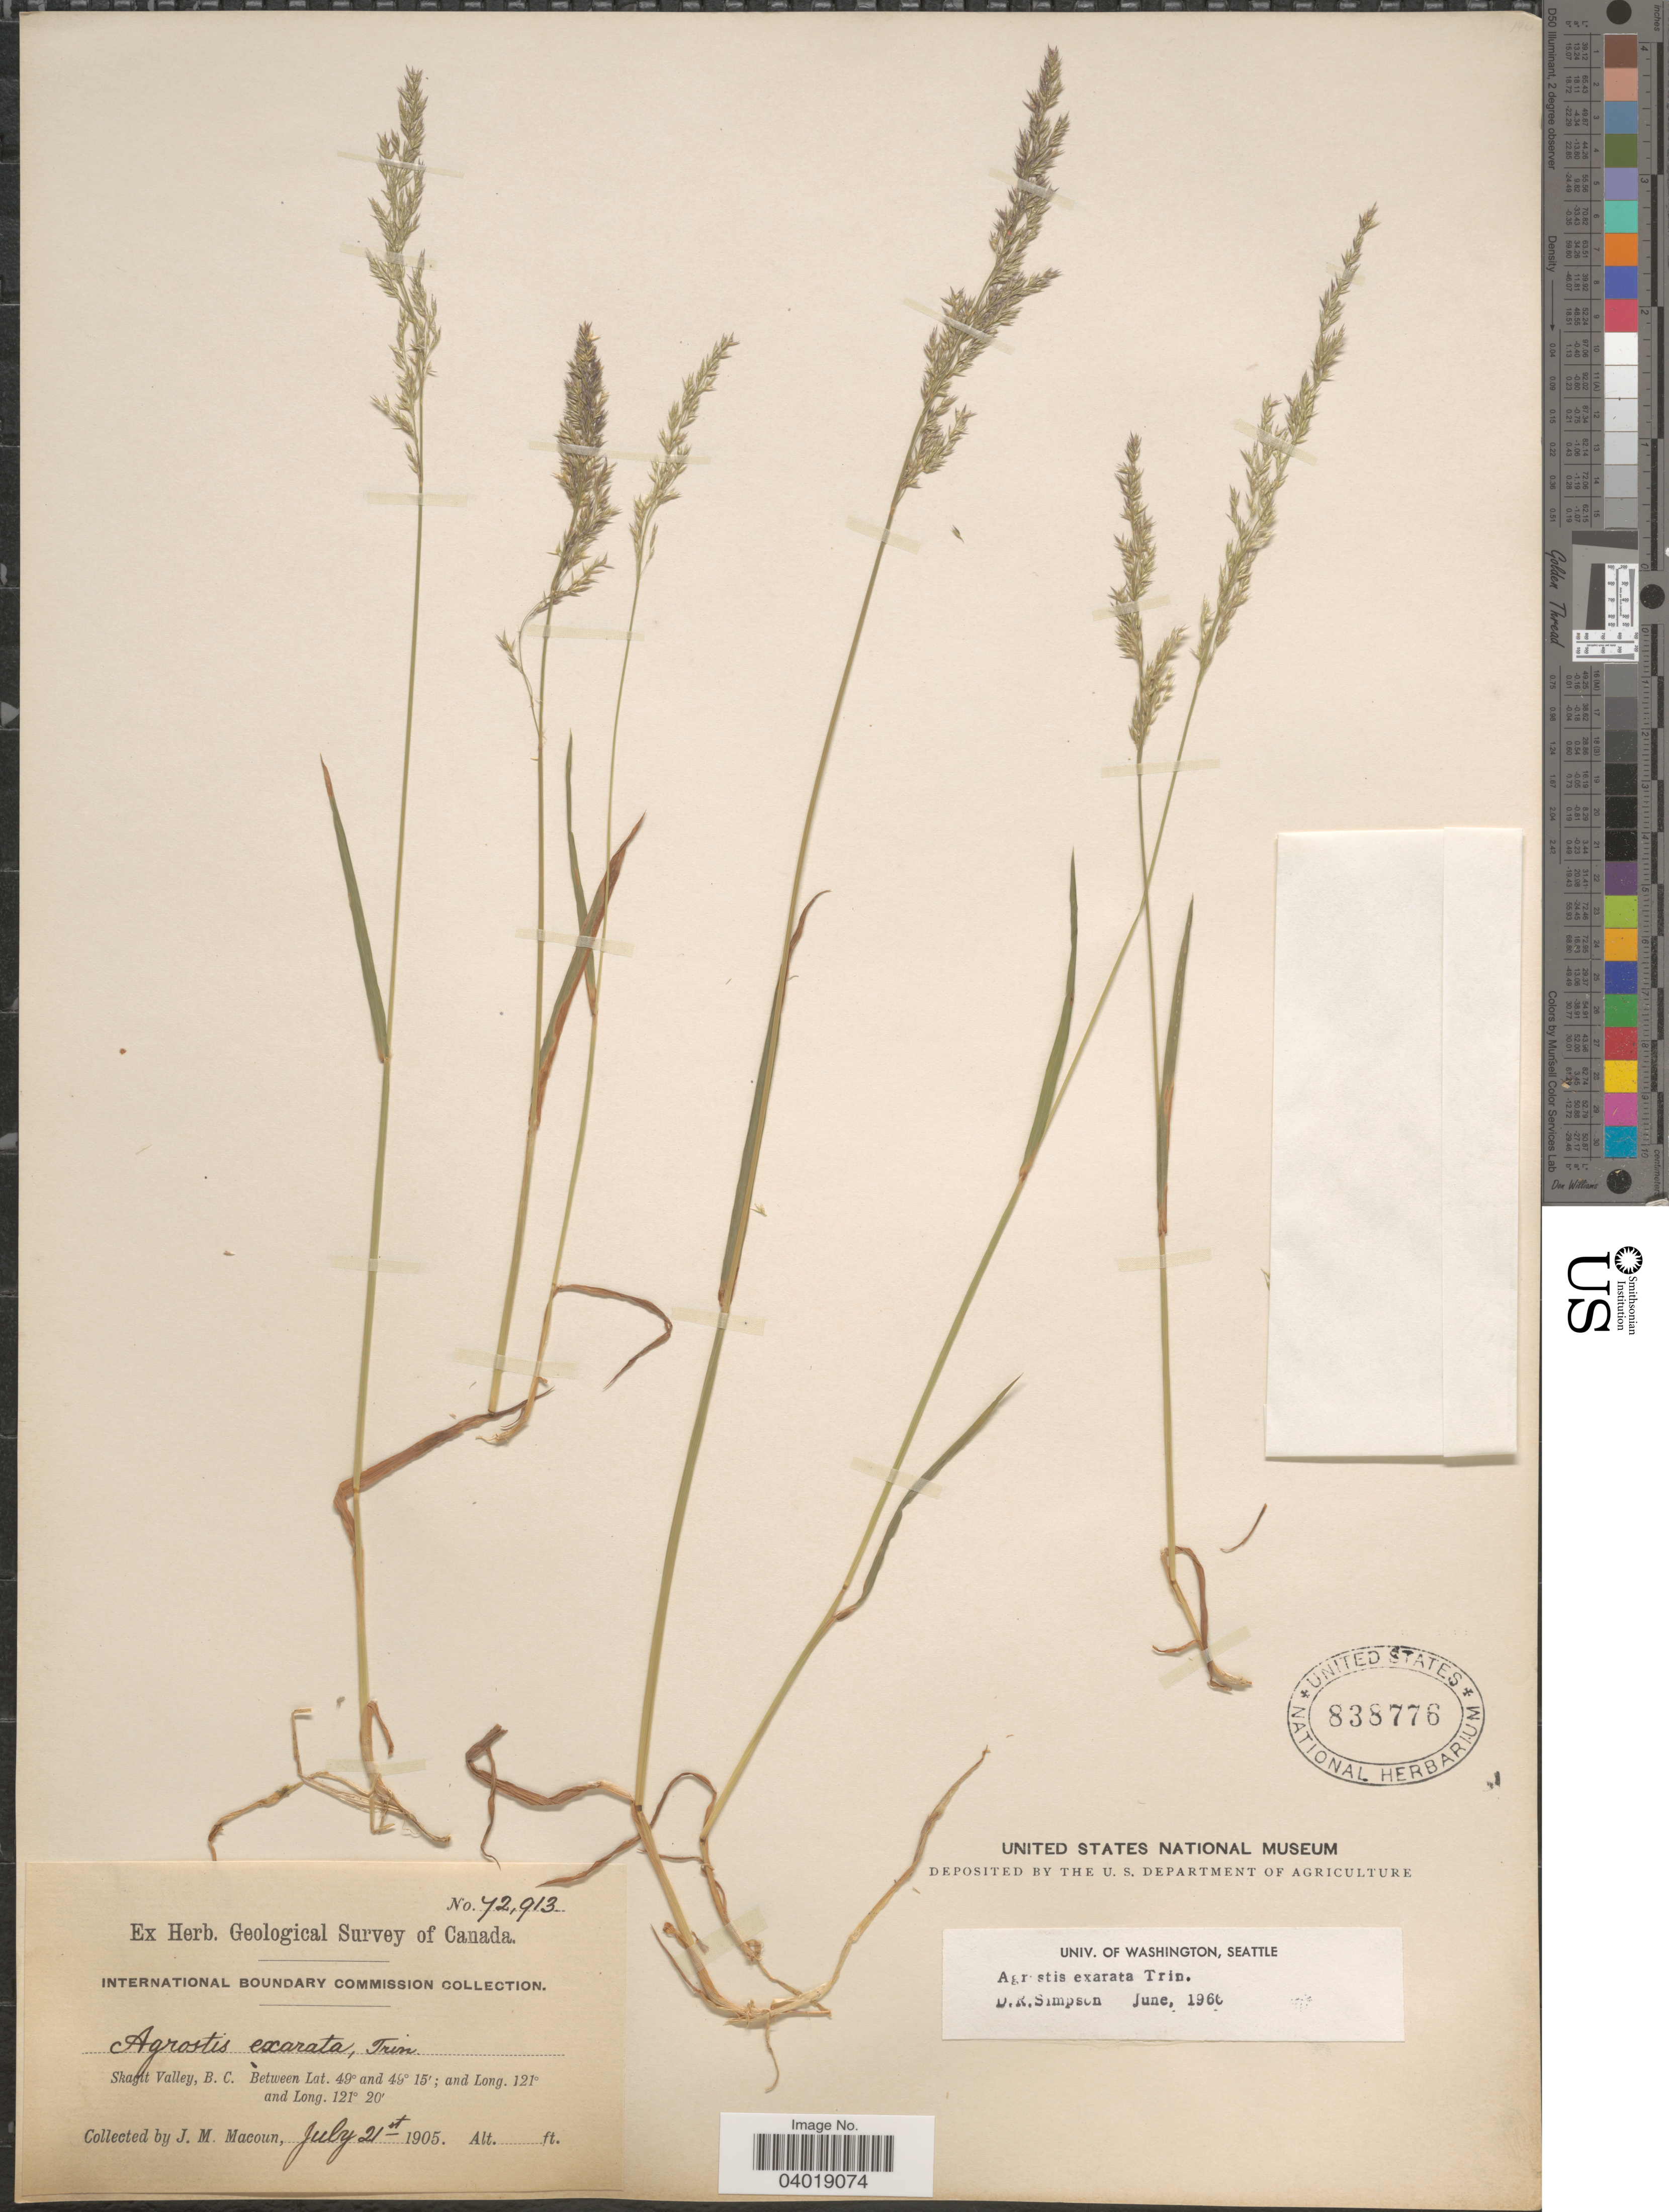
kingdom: Plantae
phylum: Tracheophyta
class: Liliopsida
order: Poales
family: Poaceae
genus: Agrostis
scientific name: Agrostis exarata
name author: Trin.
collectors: J. M. Macoun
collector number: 72913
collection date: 1905-07-21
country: Canada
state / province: British Columbia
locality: Skagit Valley.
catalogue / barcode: US 838776